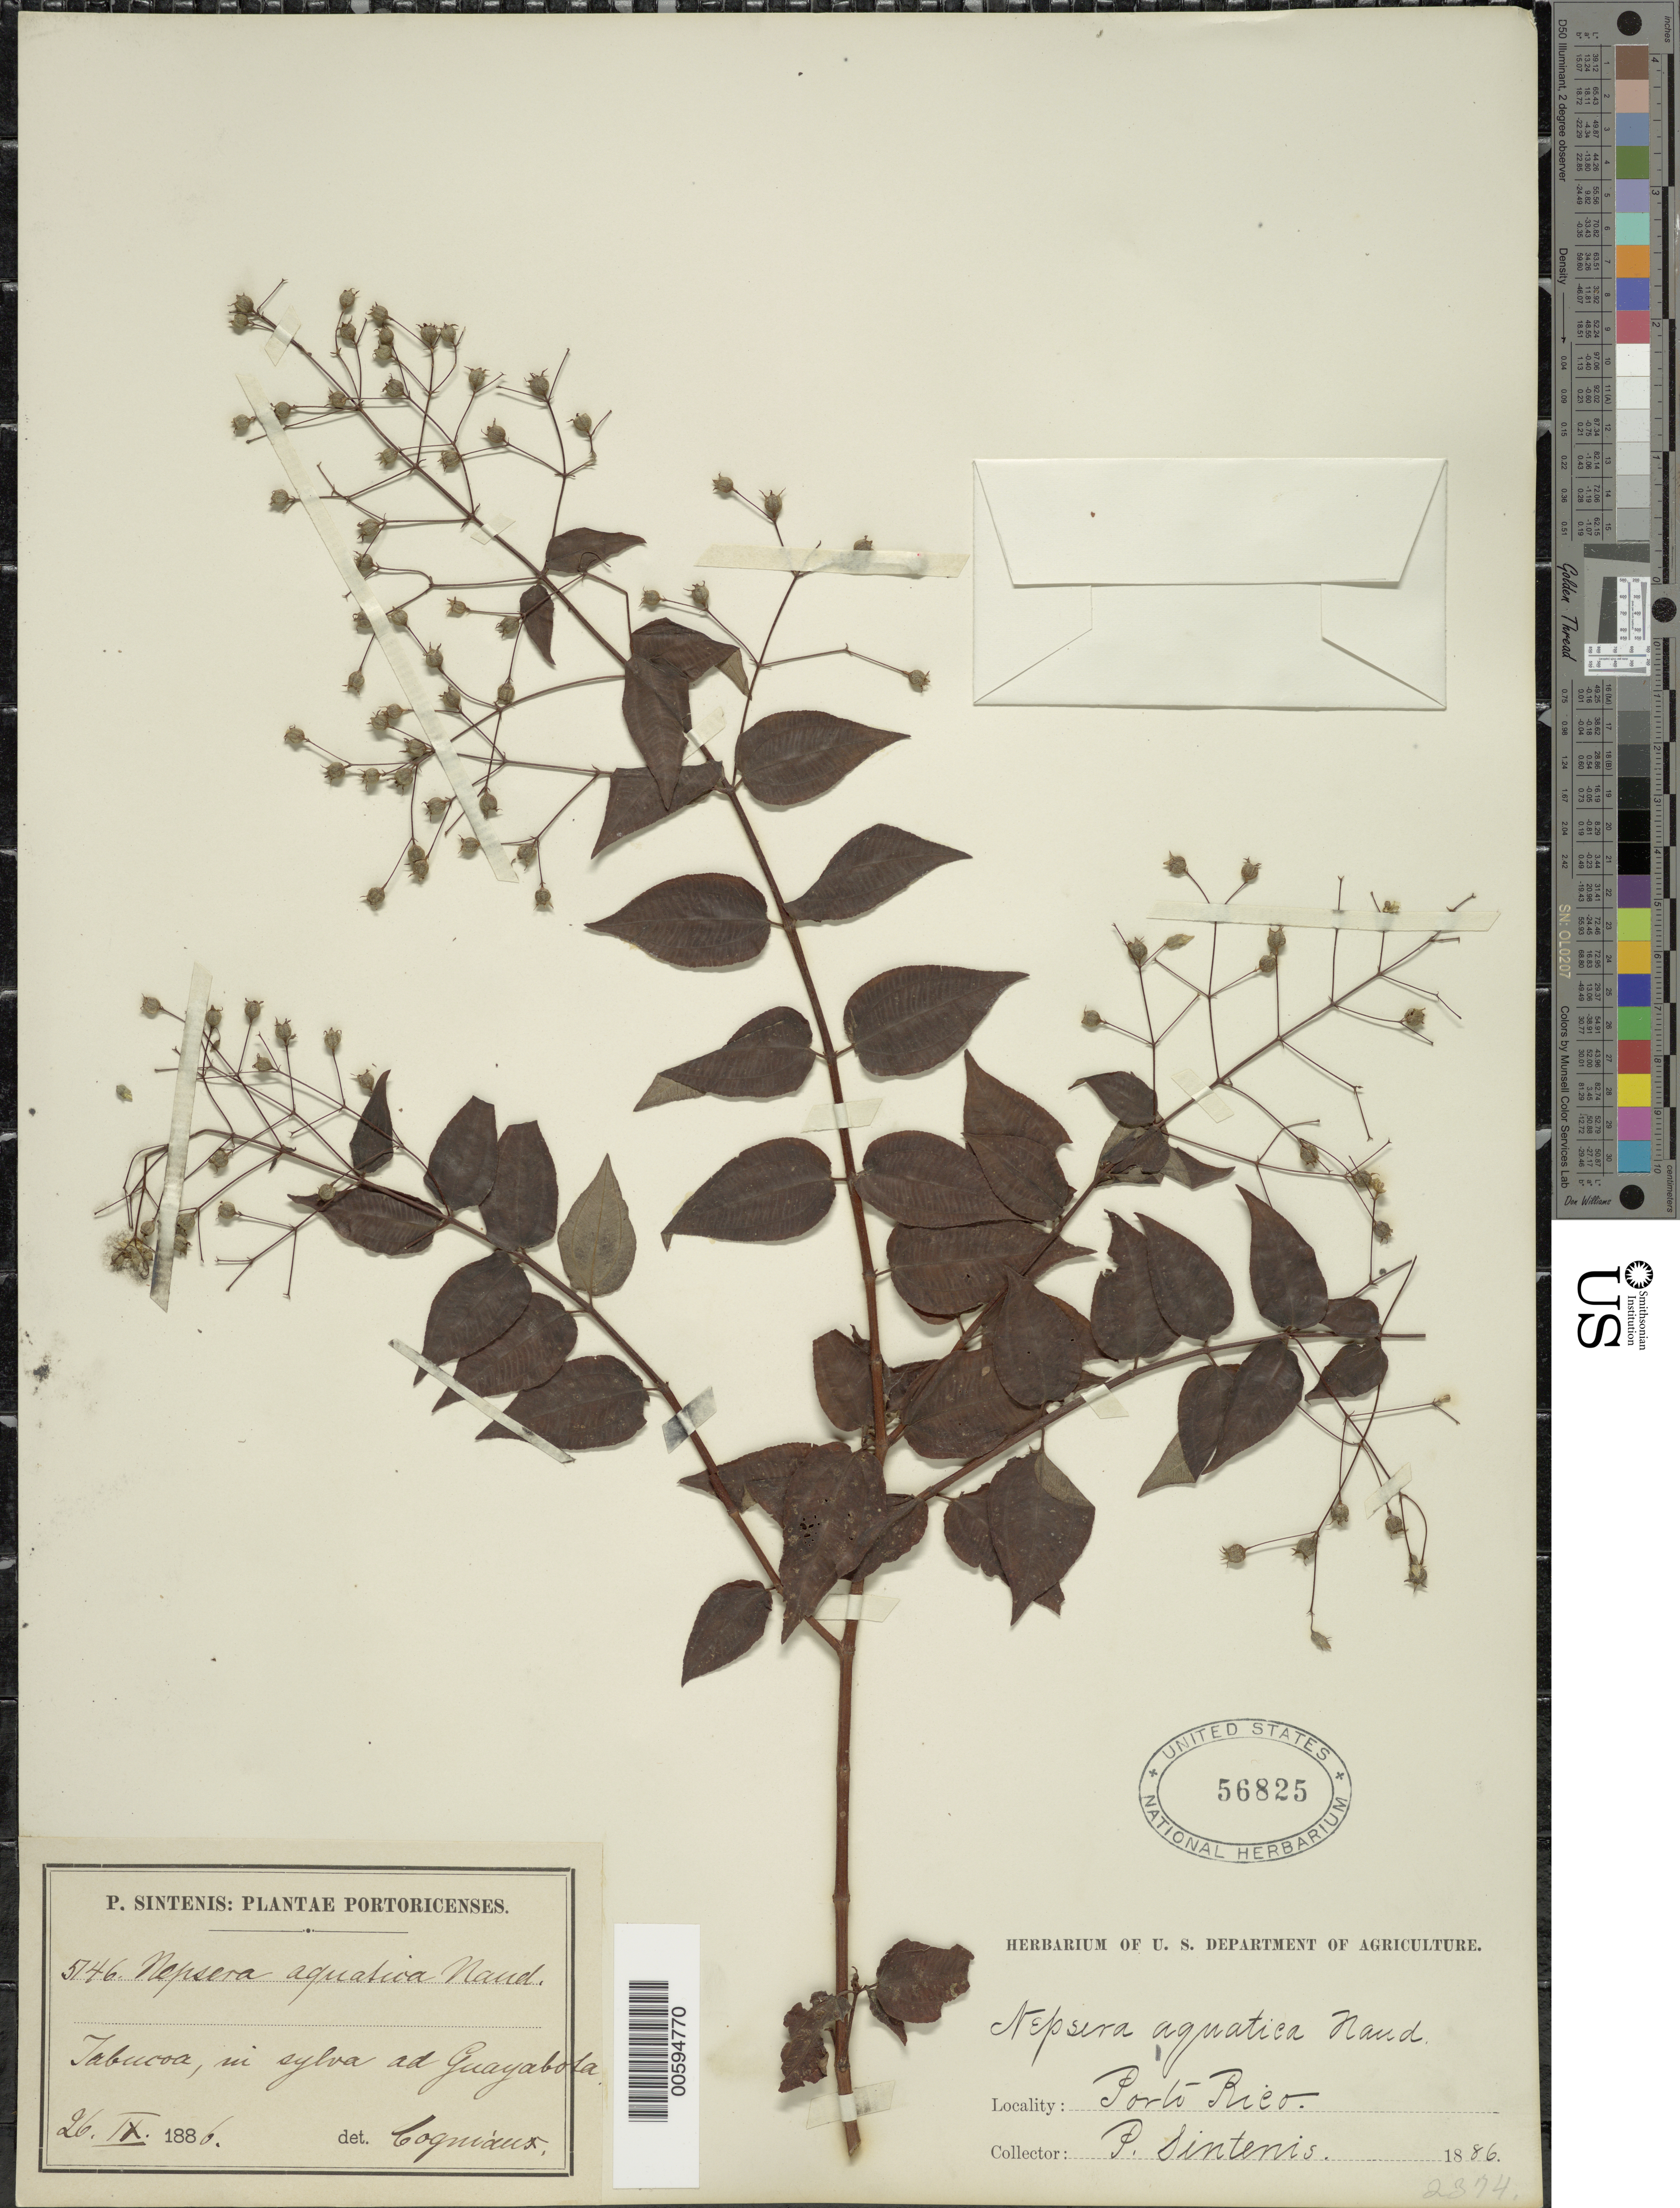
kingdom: Plantae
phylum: Tracheophyta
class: Magnoliopsida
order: Myrtales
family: Melastomataceae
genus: Nepsera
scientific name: Nepsera aquatica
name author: (Aubl.) Naudin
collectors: P. Sintenis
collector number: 5146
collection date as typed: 26 Sep 1886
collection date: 1886-09-26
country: Puerto Rico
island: Greater Antilles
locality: Yabucoa, in sylva ad Guayabota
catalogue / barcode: US 56825